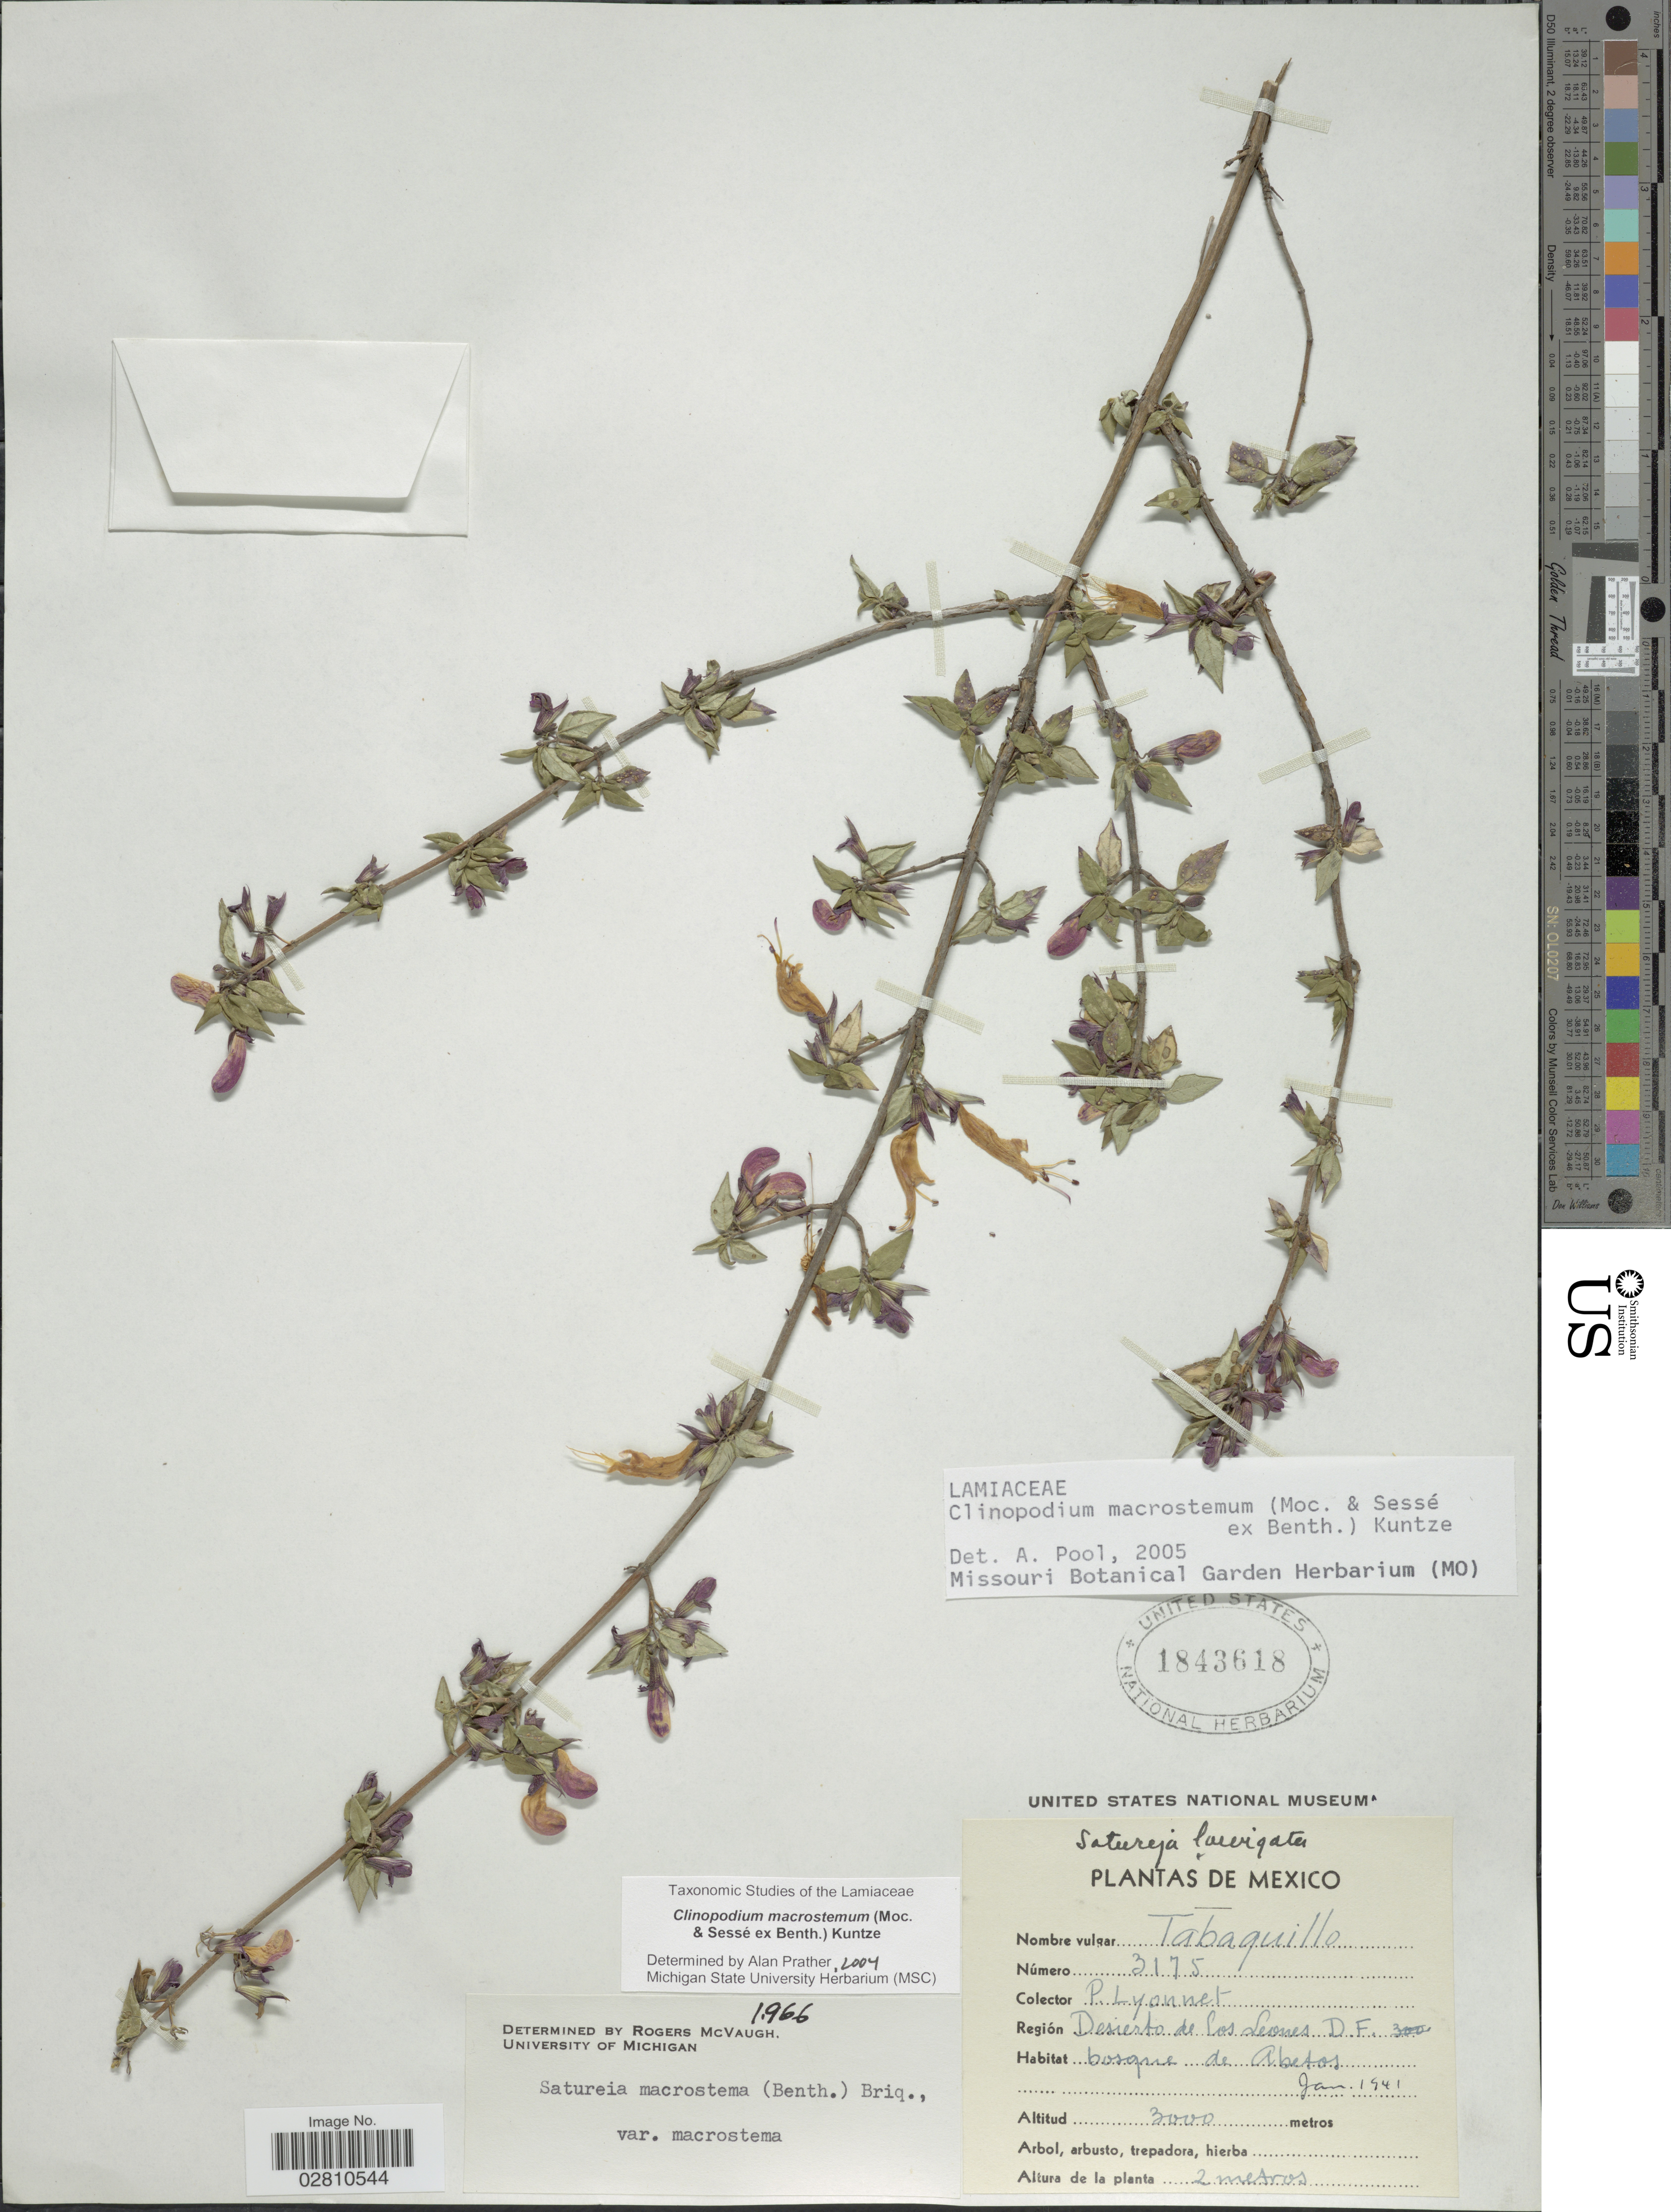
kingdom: Plantae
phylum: Tracheophyta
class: Magnoliopsida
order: Lamiales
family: Lamiaceae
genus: Clinopodium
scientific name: Clinopodium macrostemum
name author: (Moc. & Sessé ex Benth.) Kuntze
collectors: P. Lyonnet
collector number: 3175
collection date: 1941-01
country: Mexico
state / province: Distrito Federal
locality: Región Desierto de Los Leones D.F., bosque de Abetos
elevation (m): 3000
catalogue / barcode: US 1843618